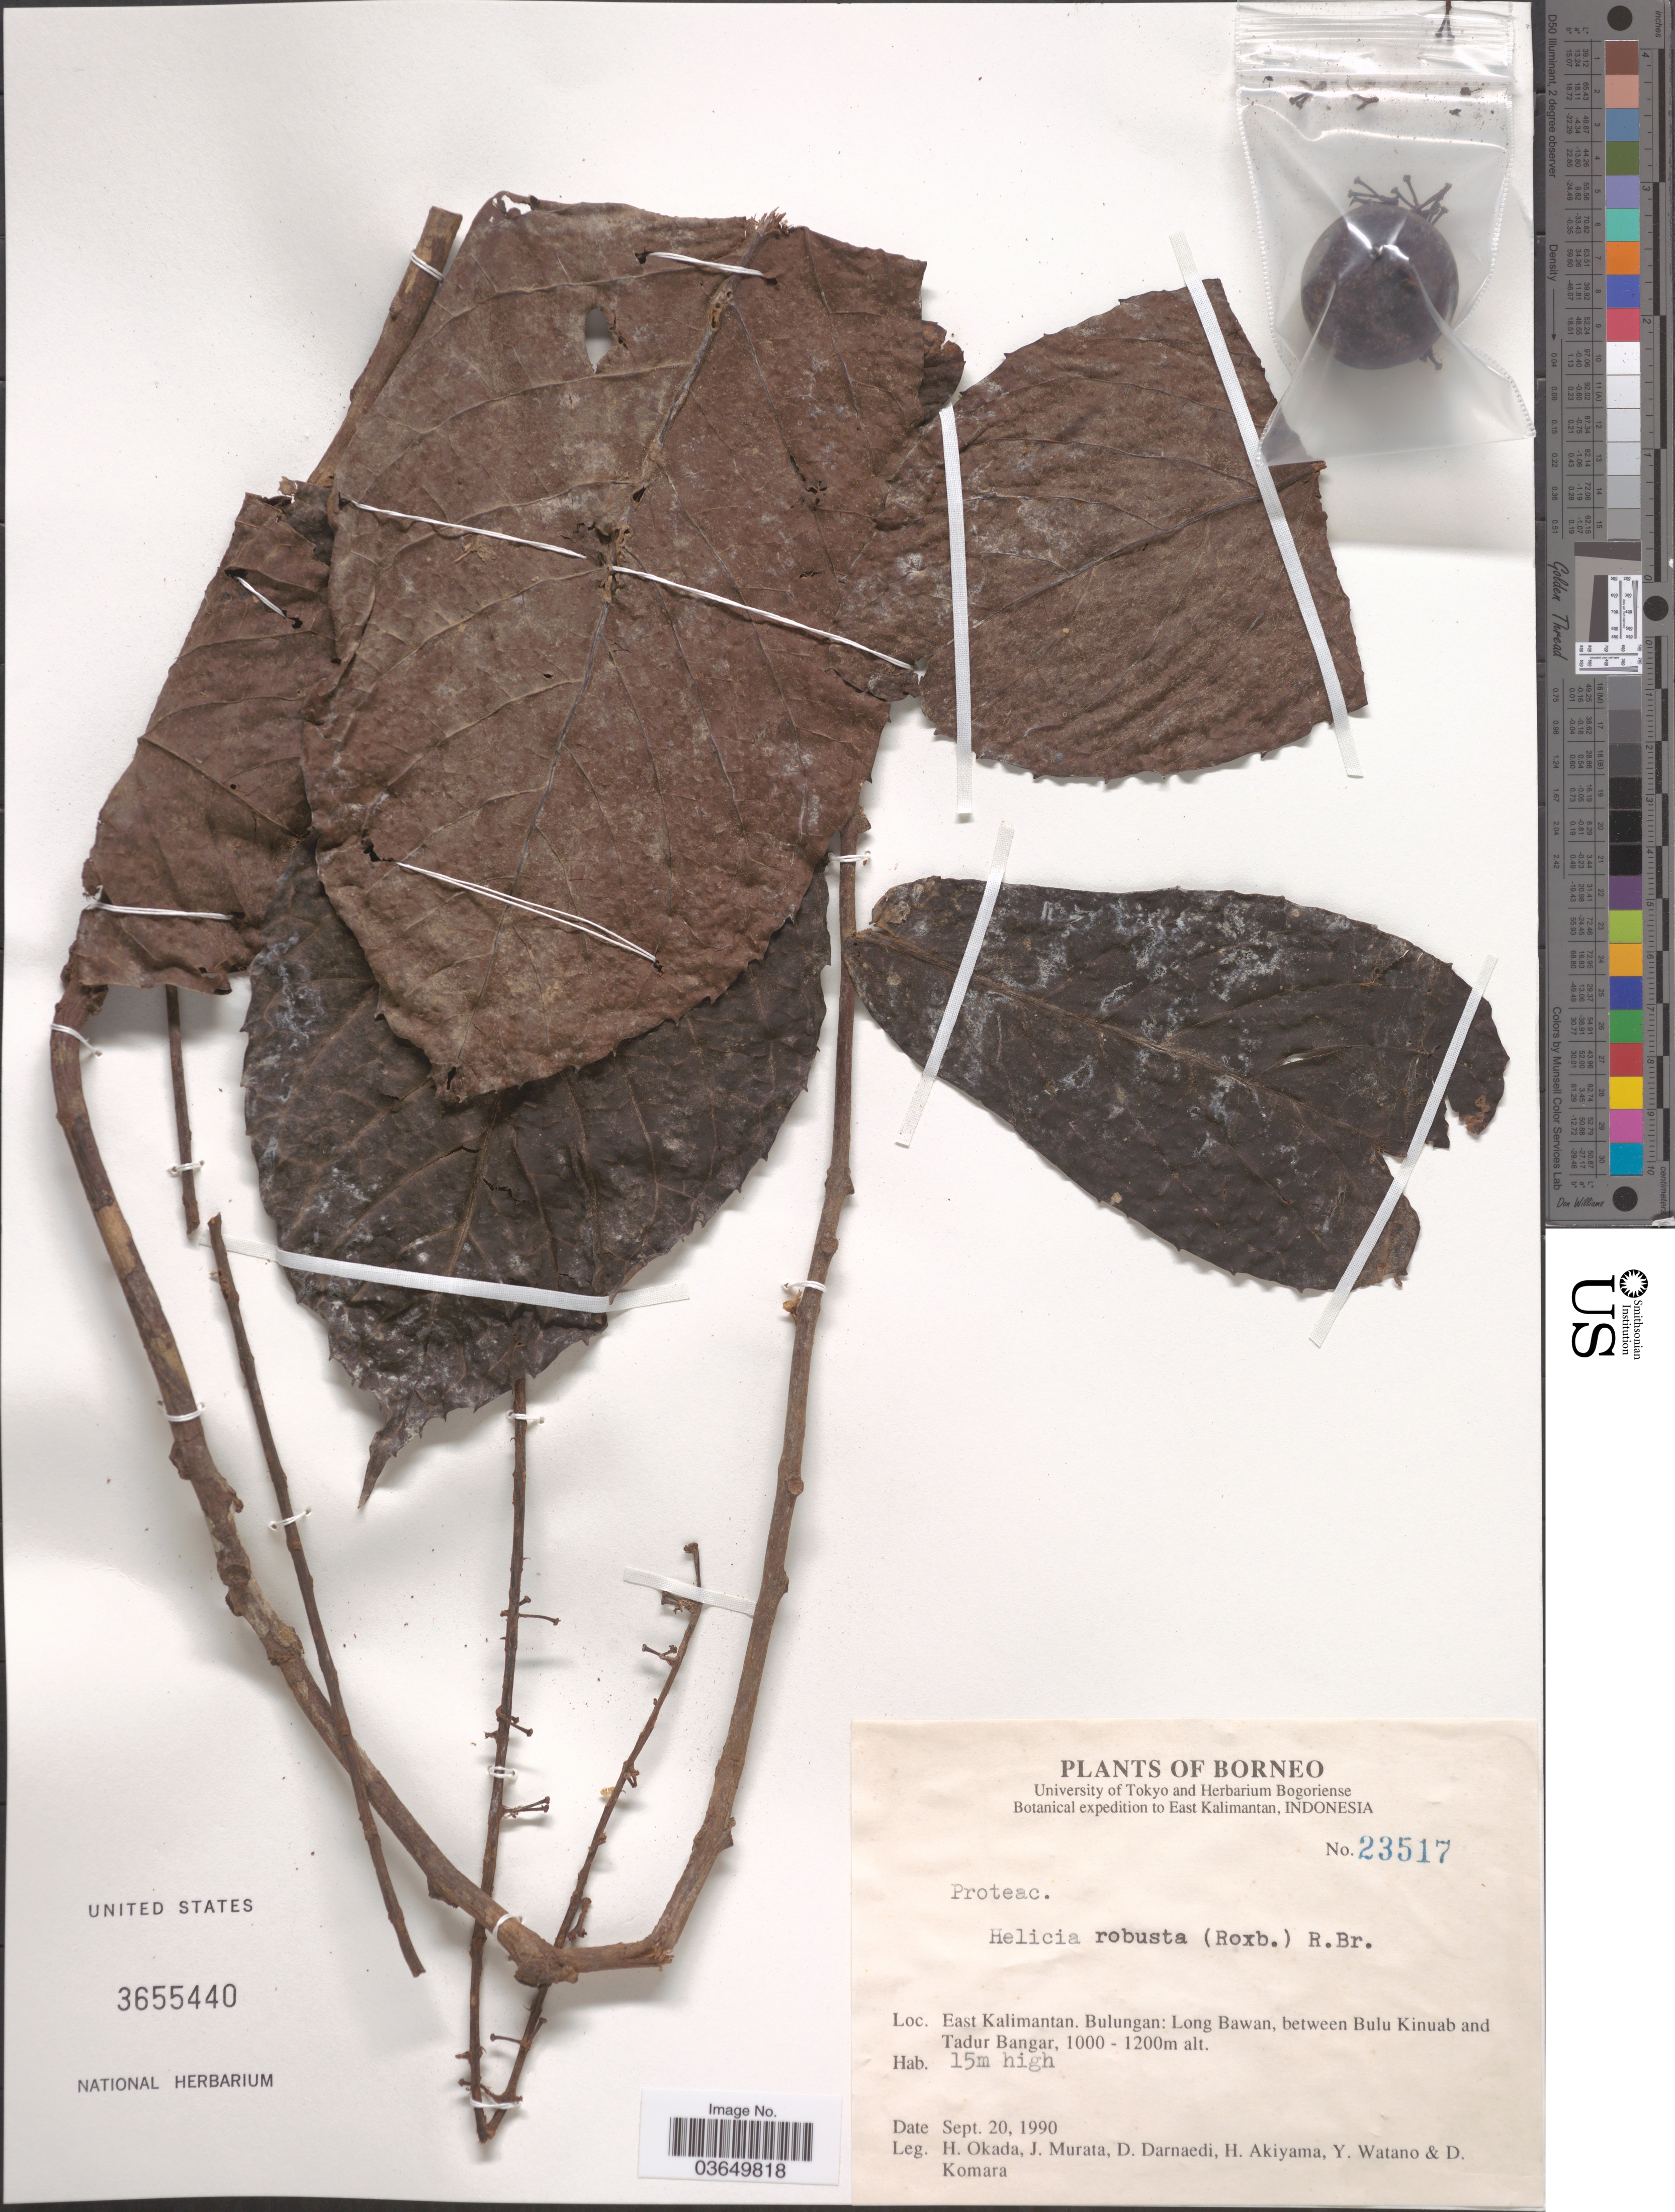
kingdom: Plantae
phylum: Tracheophyta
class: Magnoliopsida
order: Proteales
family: Proteaceae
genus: Helicia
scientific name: Helicia robusta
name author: (Roxb.) R. Br. ex Blume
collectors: H. Okada, J. Murata, D. Darnaedi, H. Akiyama & et al.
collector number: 23517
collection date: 1990-09-20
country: Indonesia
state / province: Kalimantan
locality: Borneo. East Kalimantan. Bulungan: Long Bawan, between Bulu Kinuab and Tadur Bangar.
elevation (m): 1000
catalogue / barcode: US 3655440